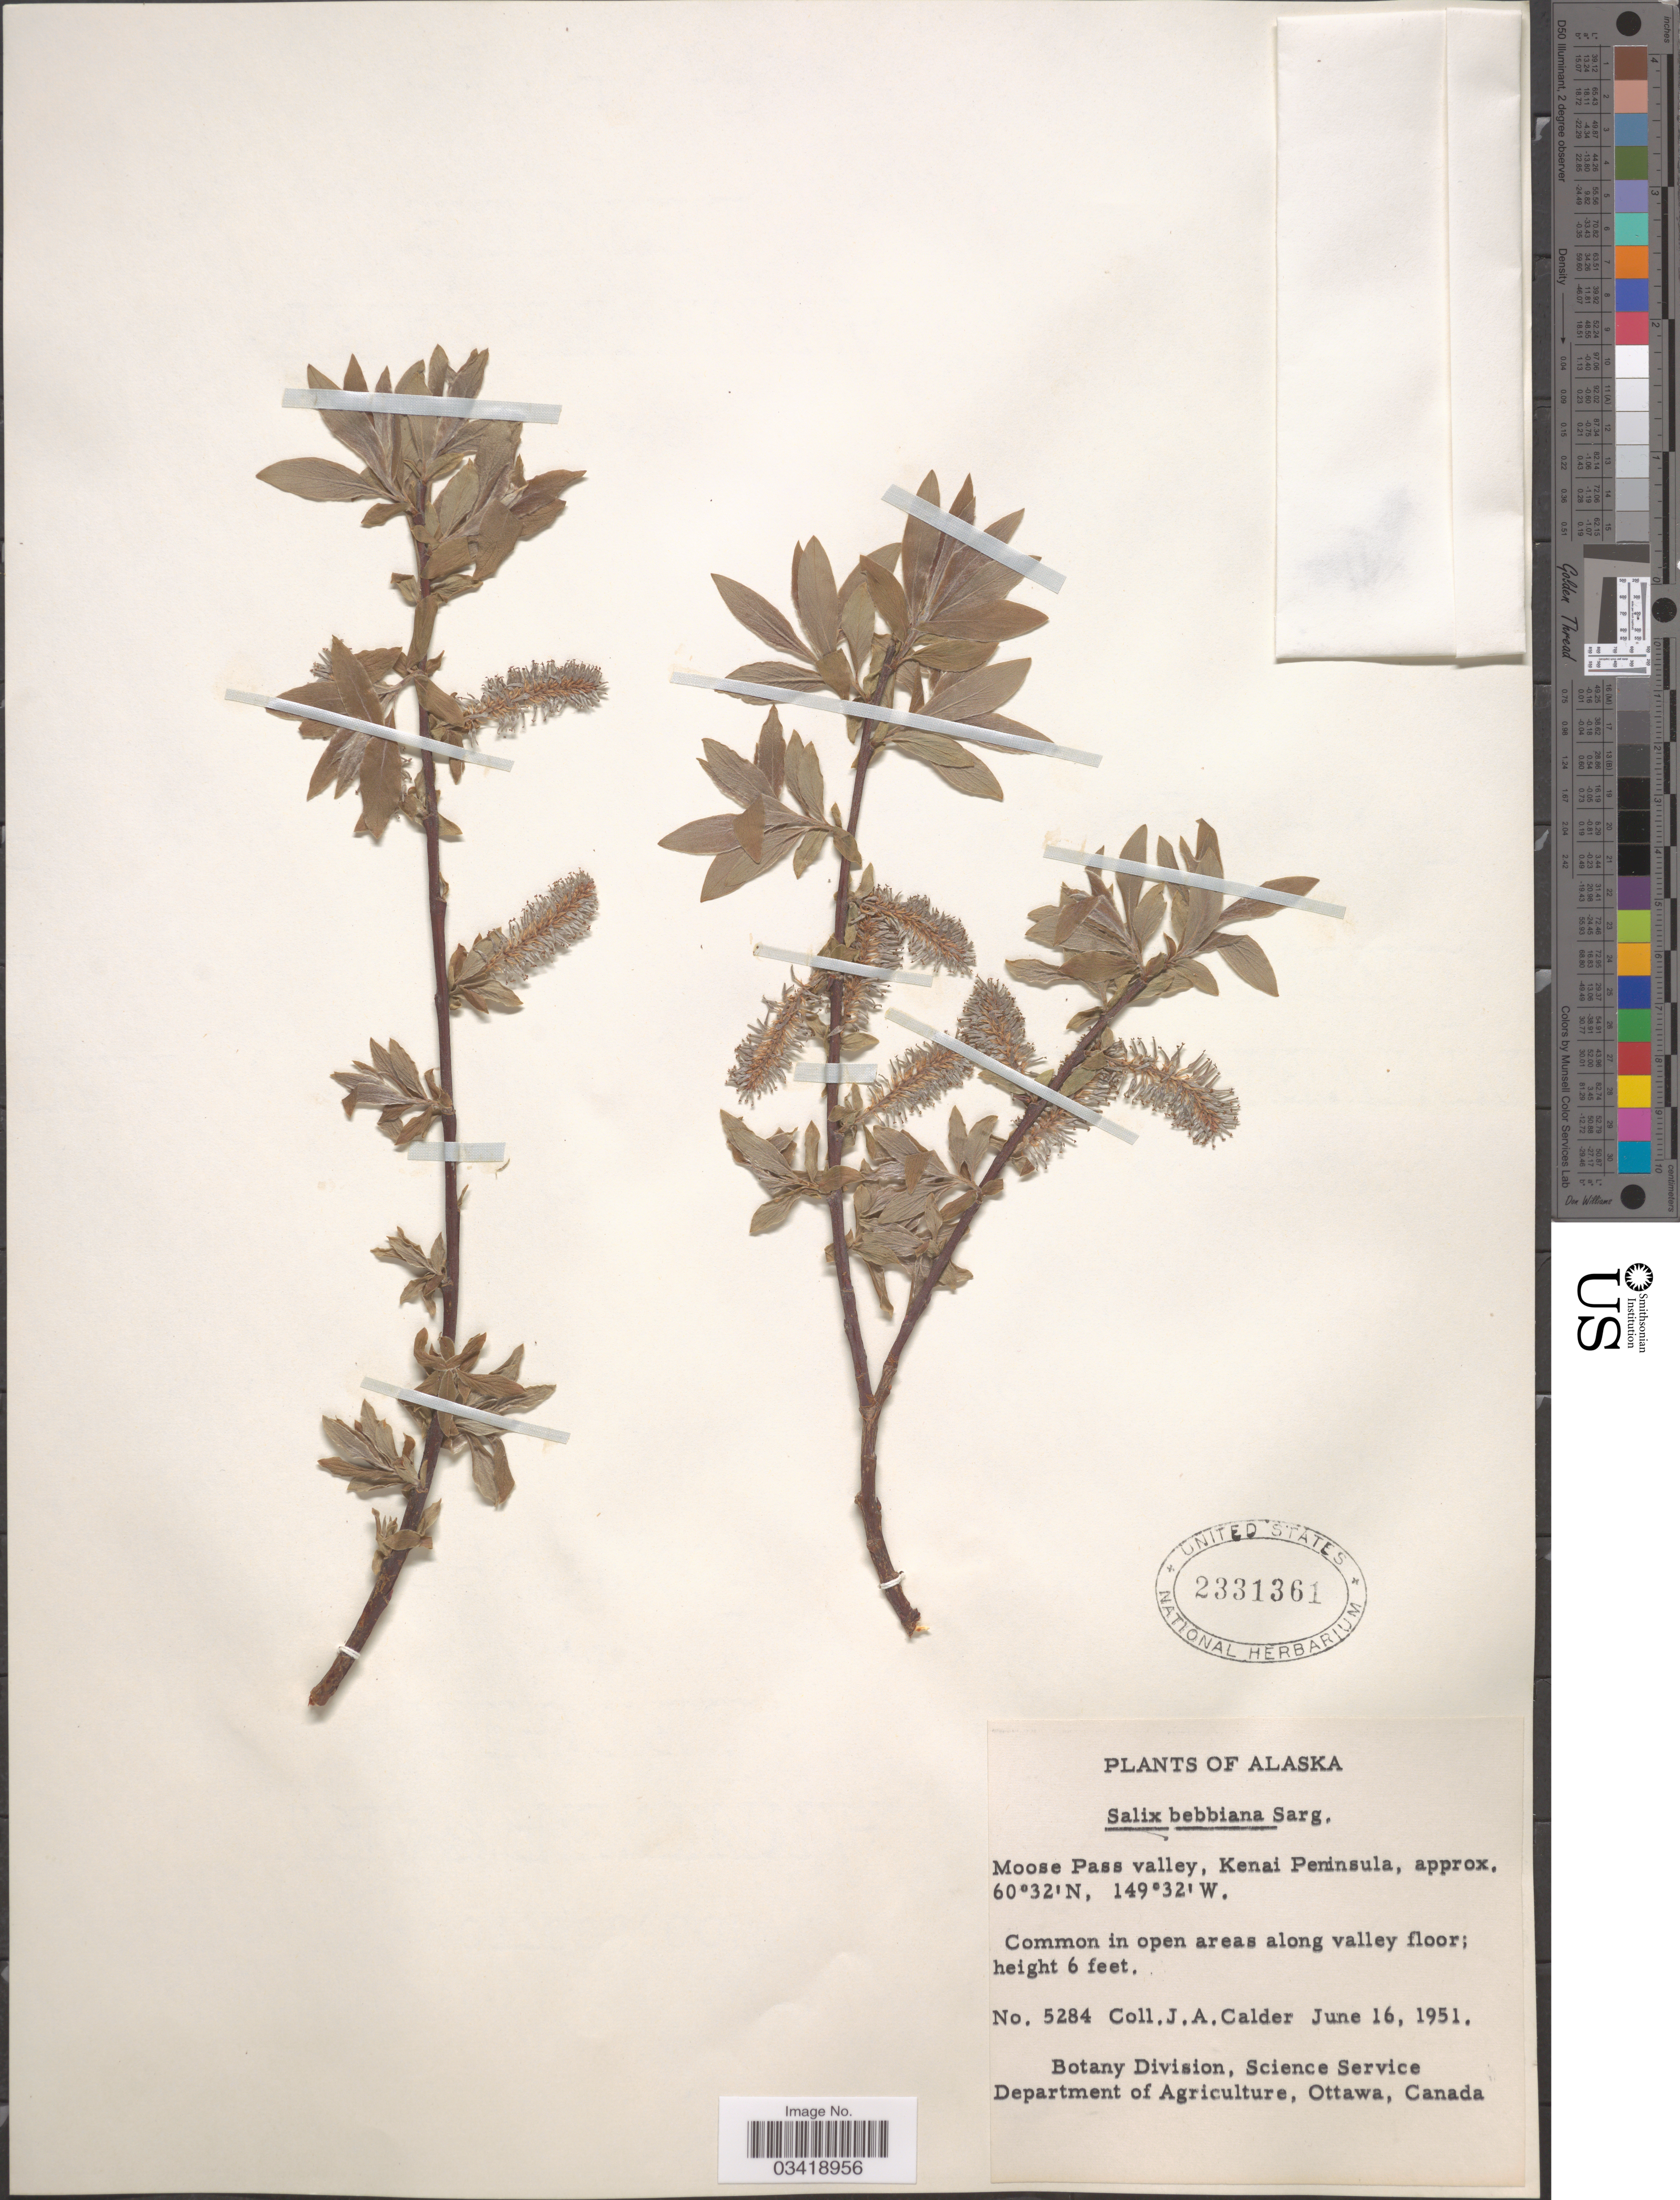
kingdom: Plantae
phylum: Tracheophyta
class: Magnoliopsida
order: Malpighiales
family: Salicaceae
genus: Salix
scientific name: Salix bebbiana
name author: Sarg.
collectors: J. A. Calder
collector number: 5284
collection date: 1951-06-16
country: United States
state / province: Alaska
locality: Moose Pass valley, Kenai Peninsula.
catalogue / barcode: US 2331361